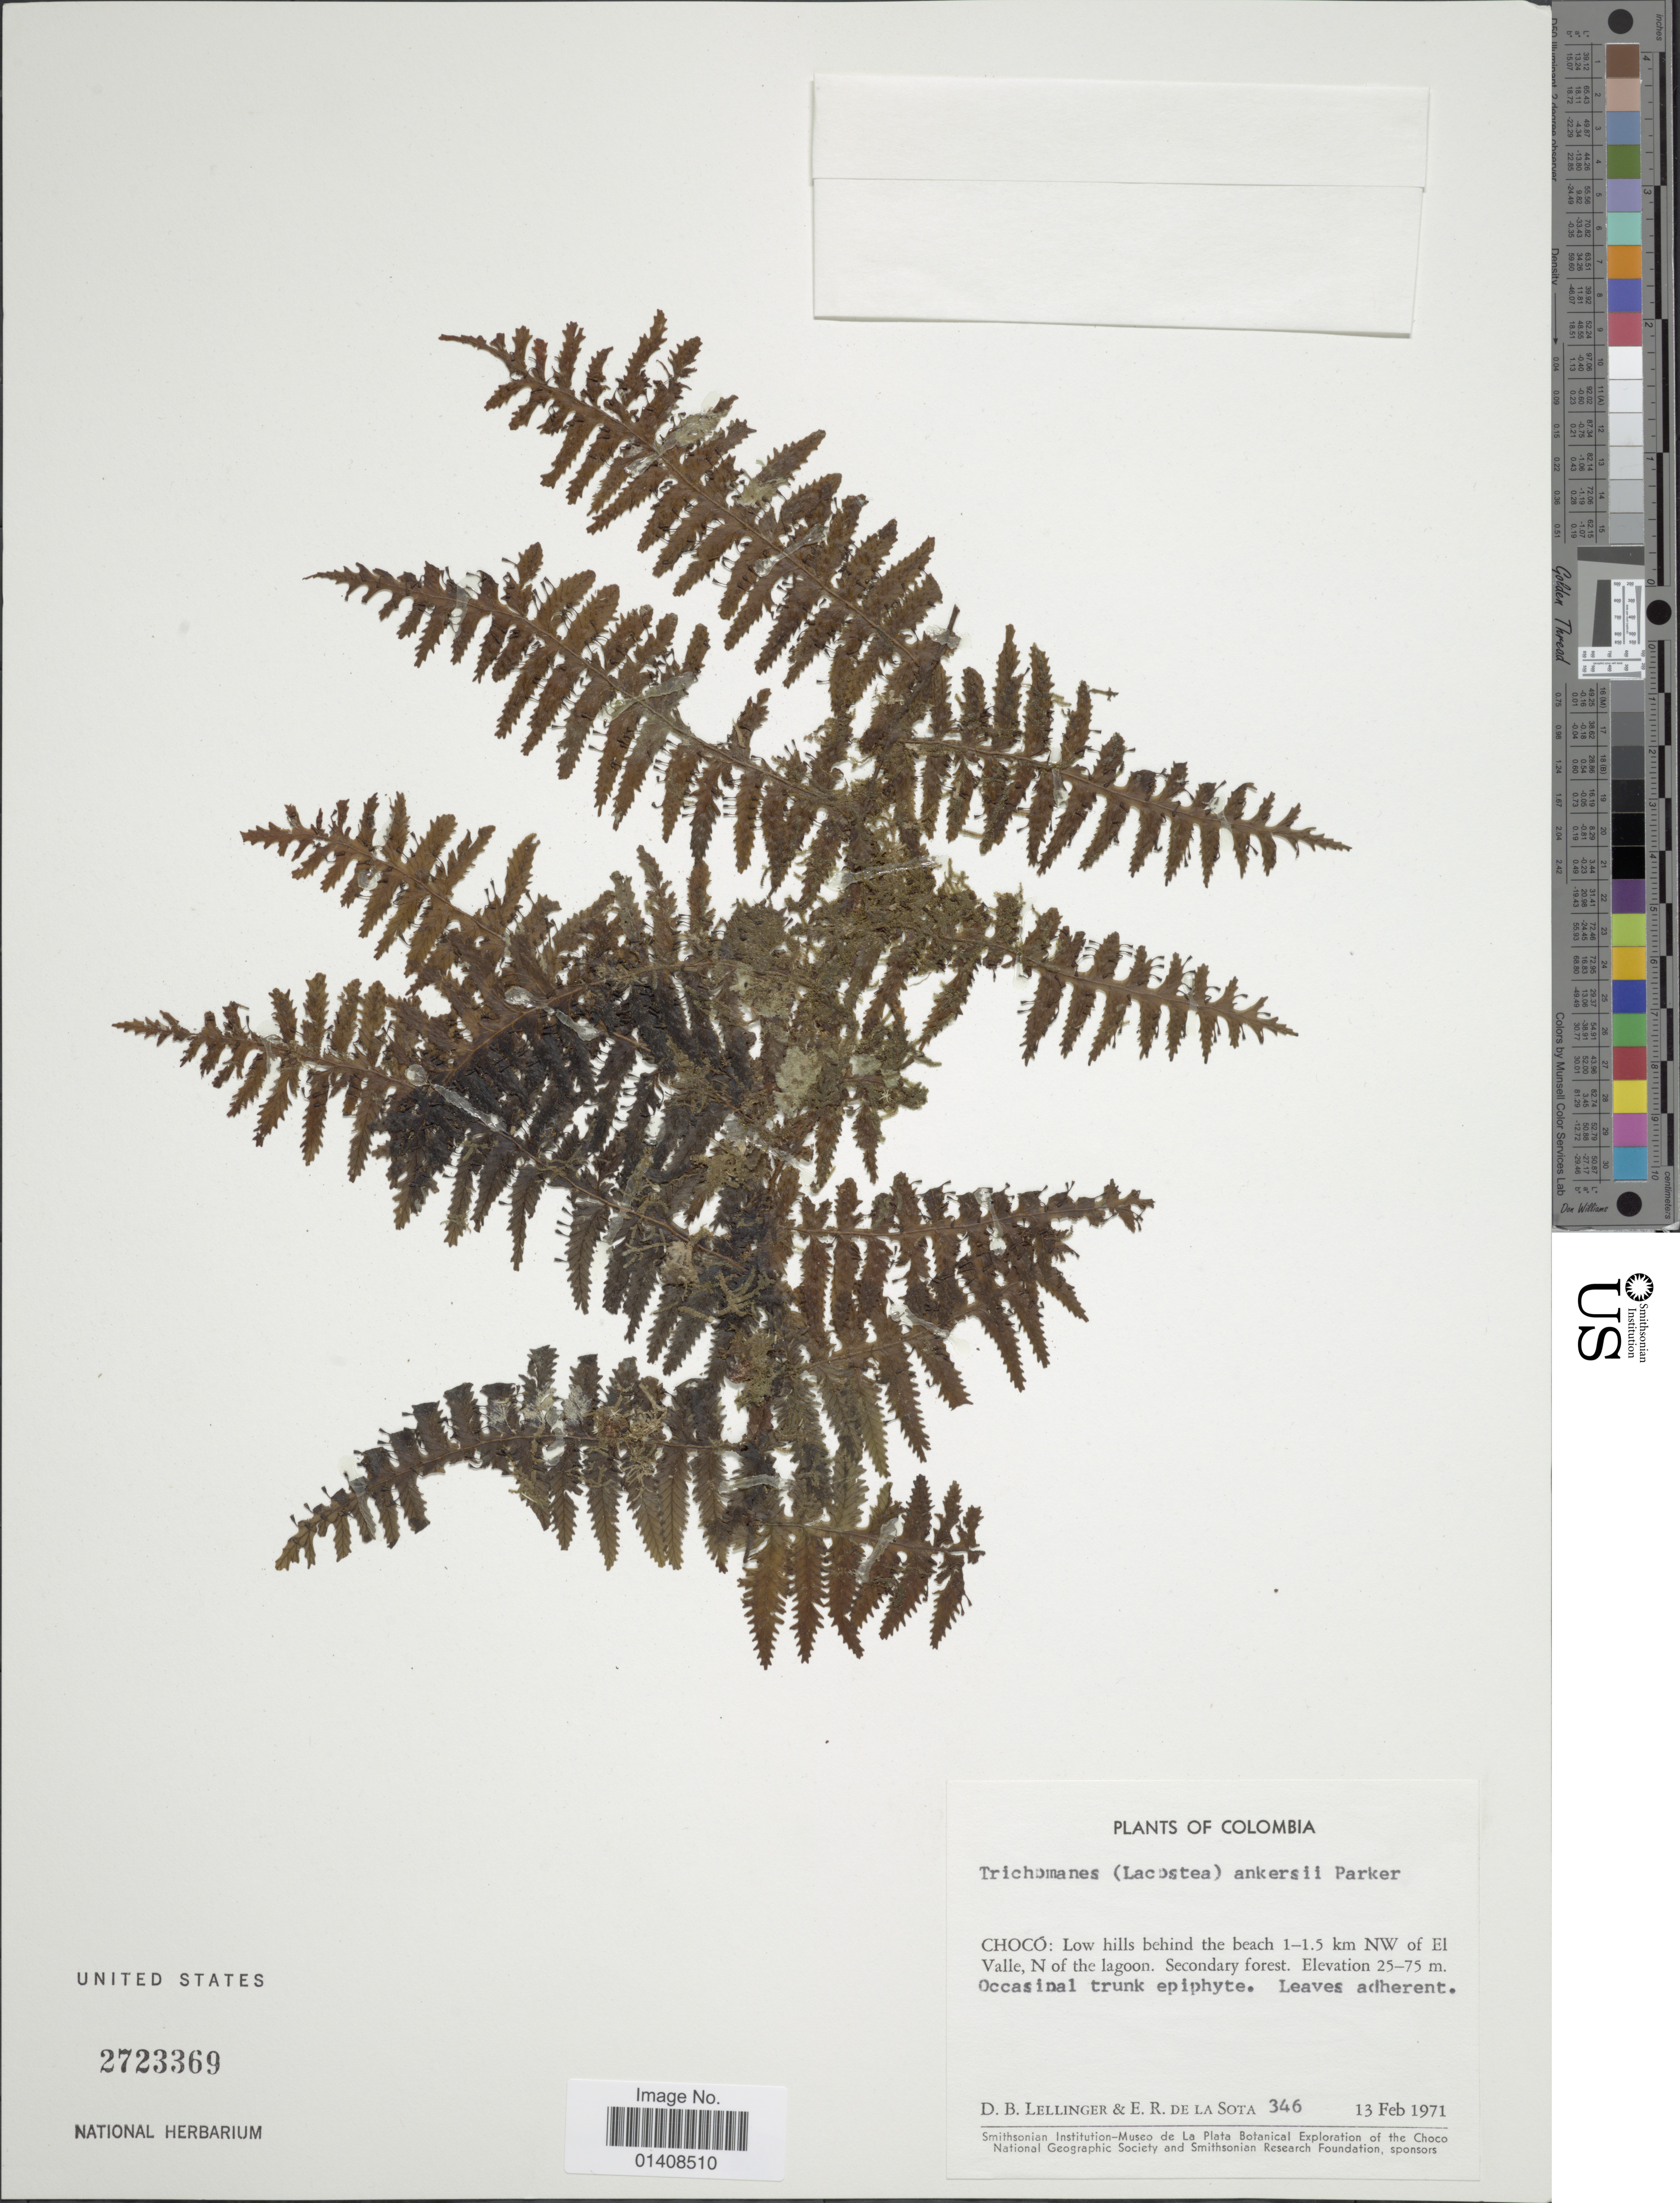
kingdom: Plantae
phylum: Tracheophyta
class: Polypodiopsida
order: Hymenophyllales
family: Hymenophyllaceae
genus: Trichomanes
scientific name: Trichomanes ankersii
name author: C. Parker ex Hook. & Grev.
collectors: D. B. Lellinger & E. R. de la Sota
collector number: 346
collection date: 1971-02-13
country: Colombia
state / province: Chocó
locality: Low hills behind the beach 1-1.5km NW of El Valle, N of the lagoon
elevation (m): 25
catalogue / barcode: US 2723369